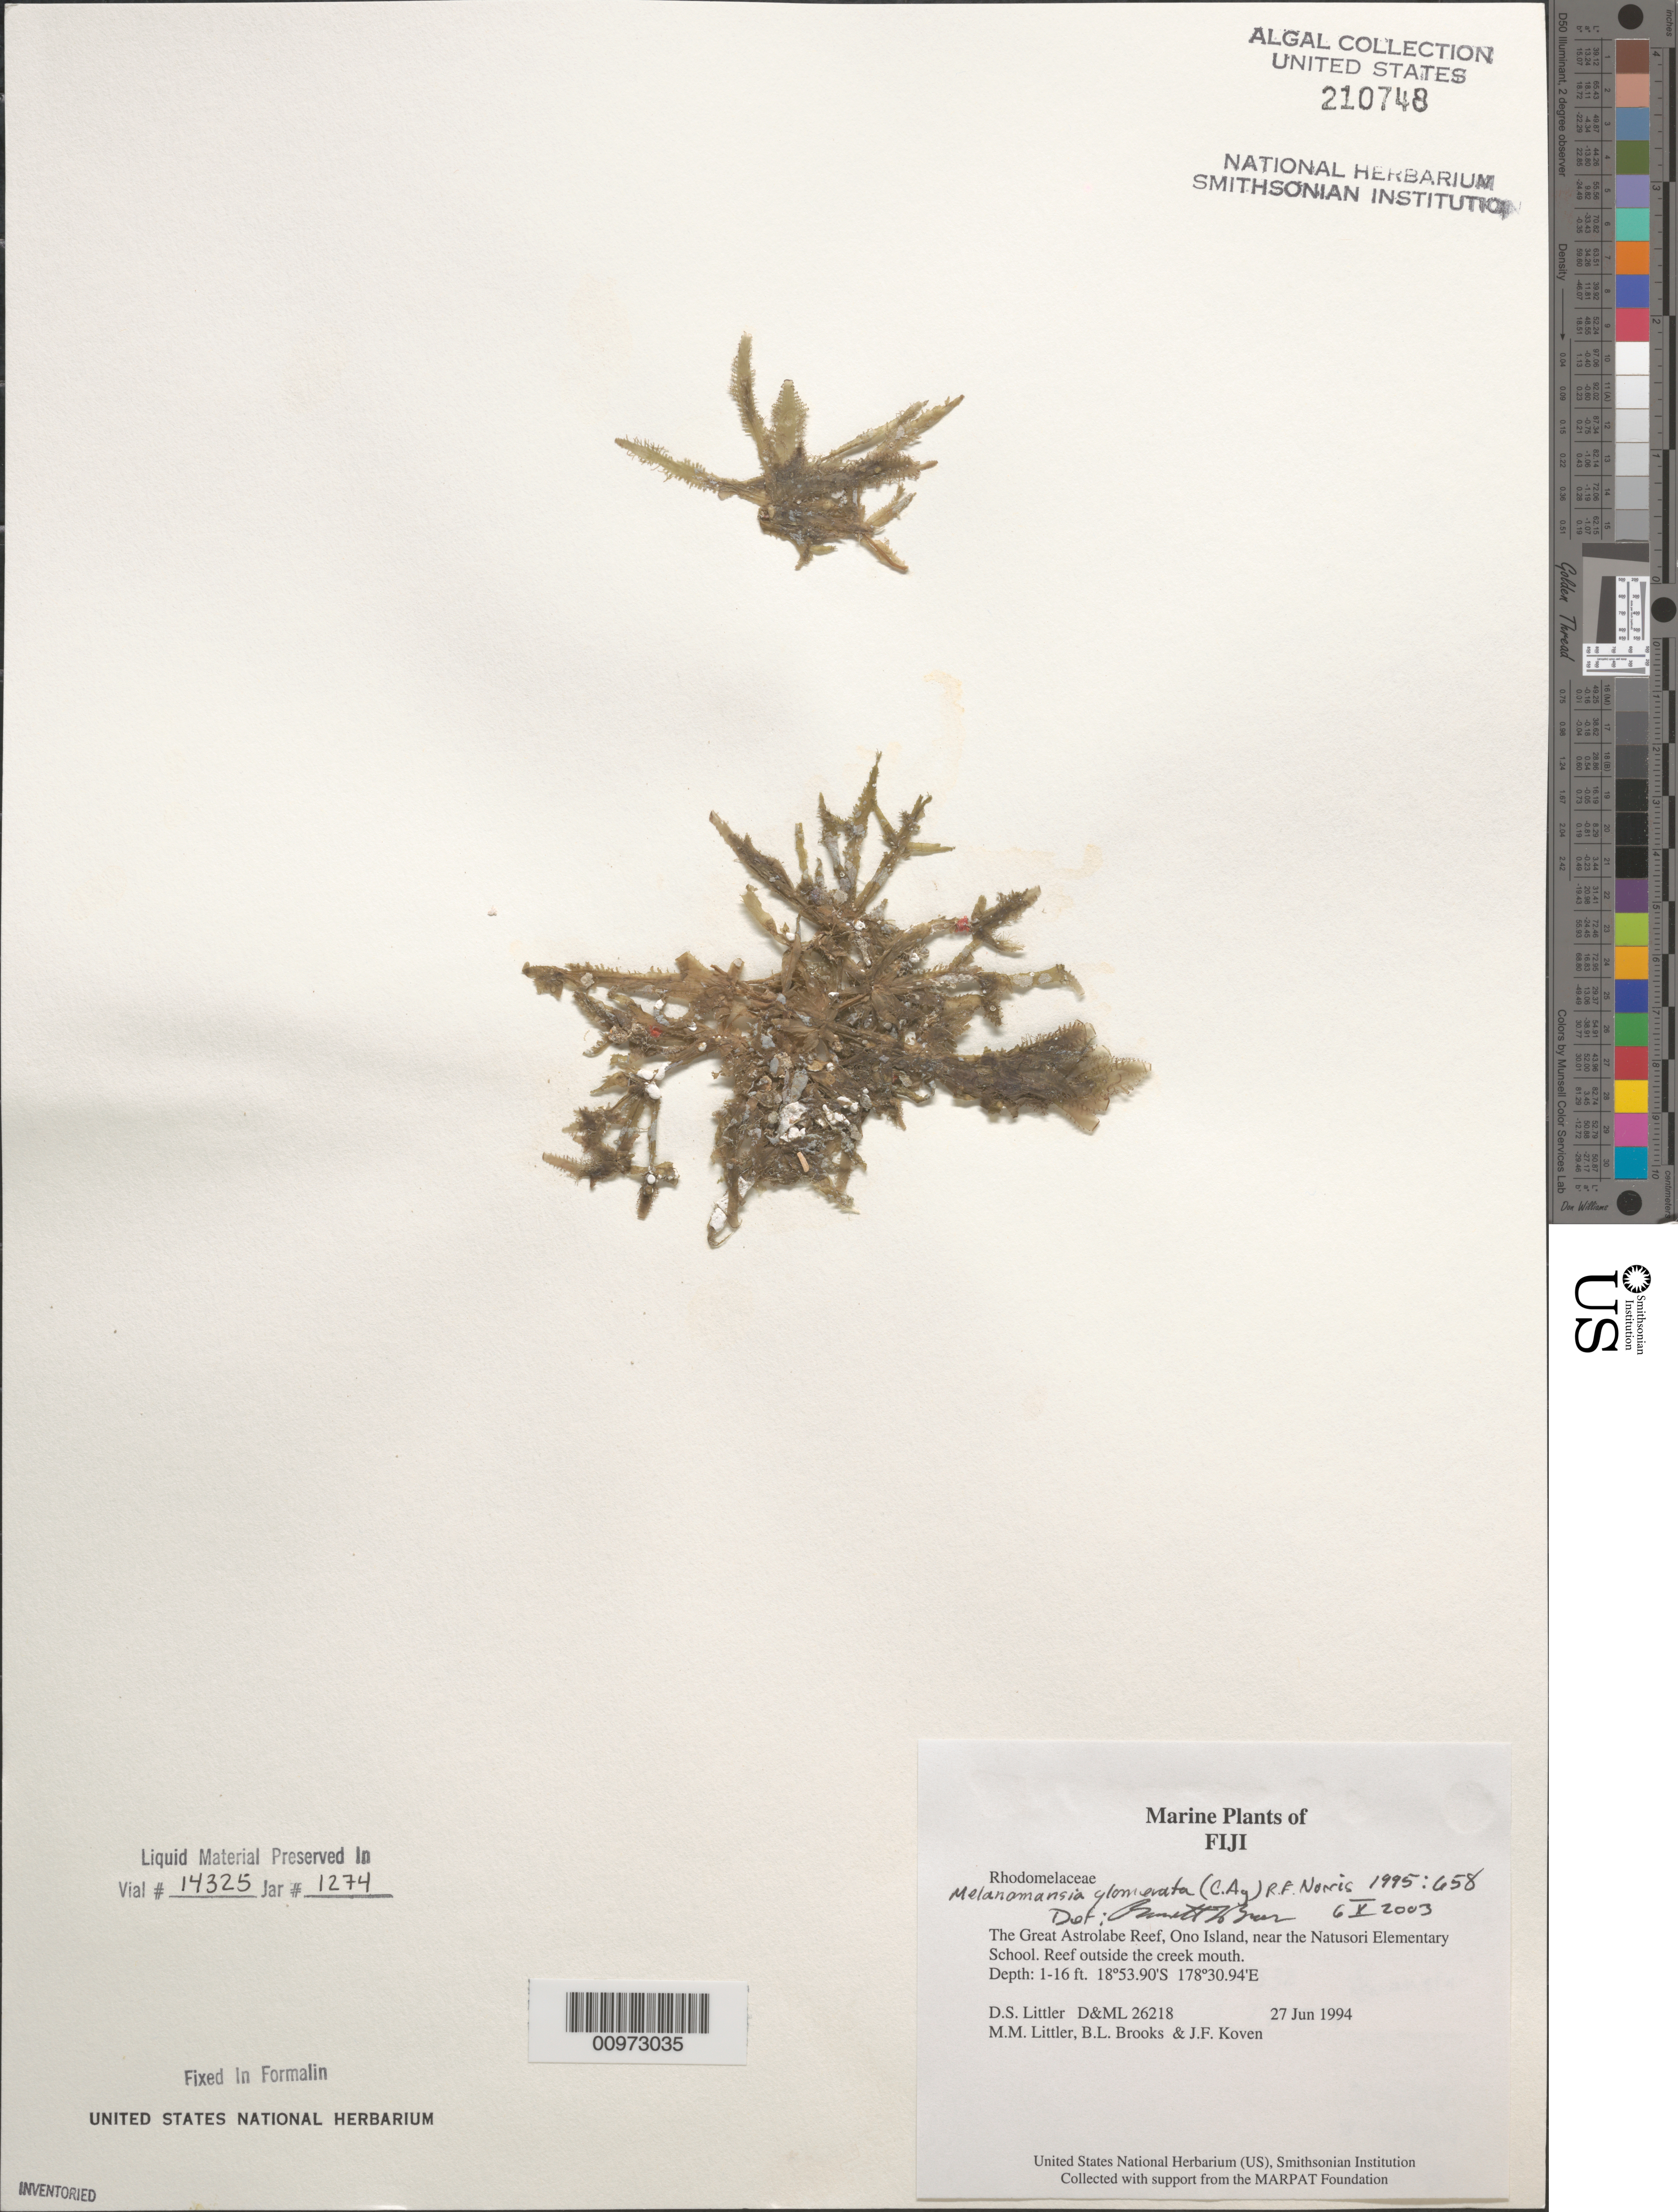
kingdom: Plantae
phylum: Rhodophyta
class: Florideophyceae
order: Ceramiales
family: Rhodomelaceae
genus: Amansia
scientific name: Amansia glomerata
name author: C. Agardh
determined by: Algae name updating Project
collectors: D. S. Littler, M. M. Littler, B. Brooks & J. Koven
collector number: D&ML 26218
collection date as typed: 27 Jun 1994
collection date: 1994-06-27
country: Fiji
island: Ono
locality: Great Astrolabe Reef, near Natusori Elementary School, reef outside the creek mouth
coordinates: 18 53.90'S, 178 30.94'E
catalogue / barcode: US 210748